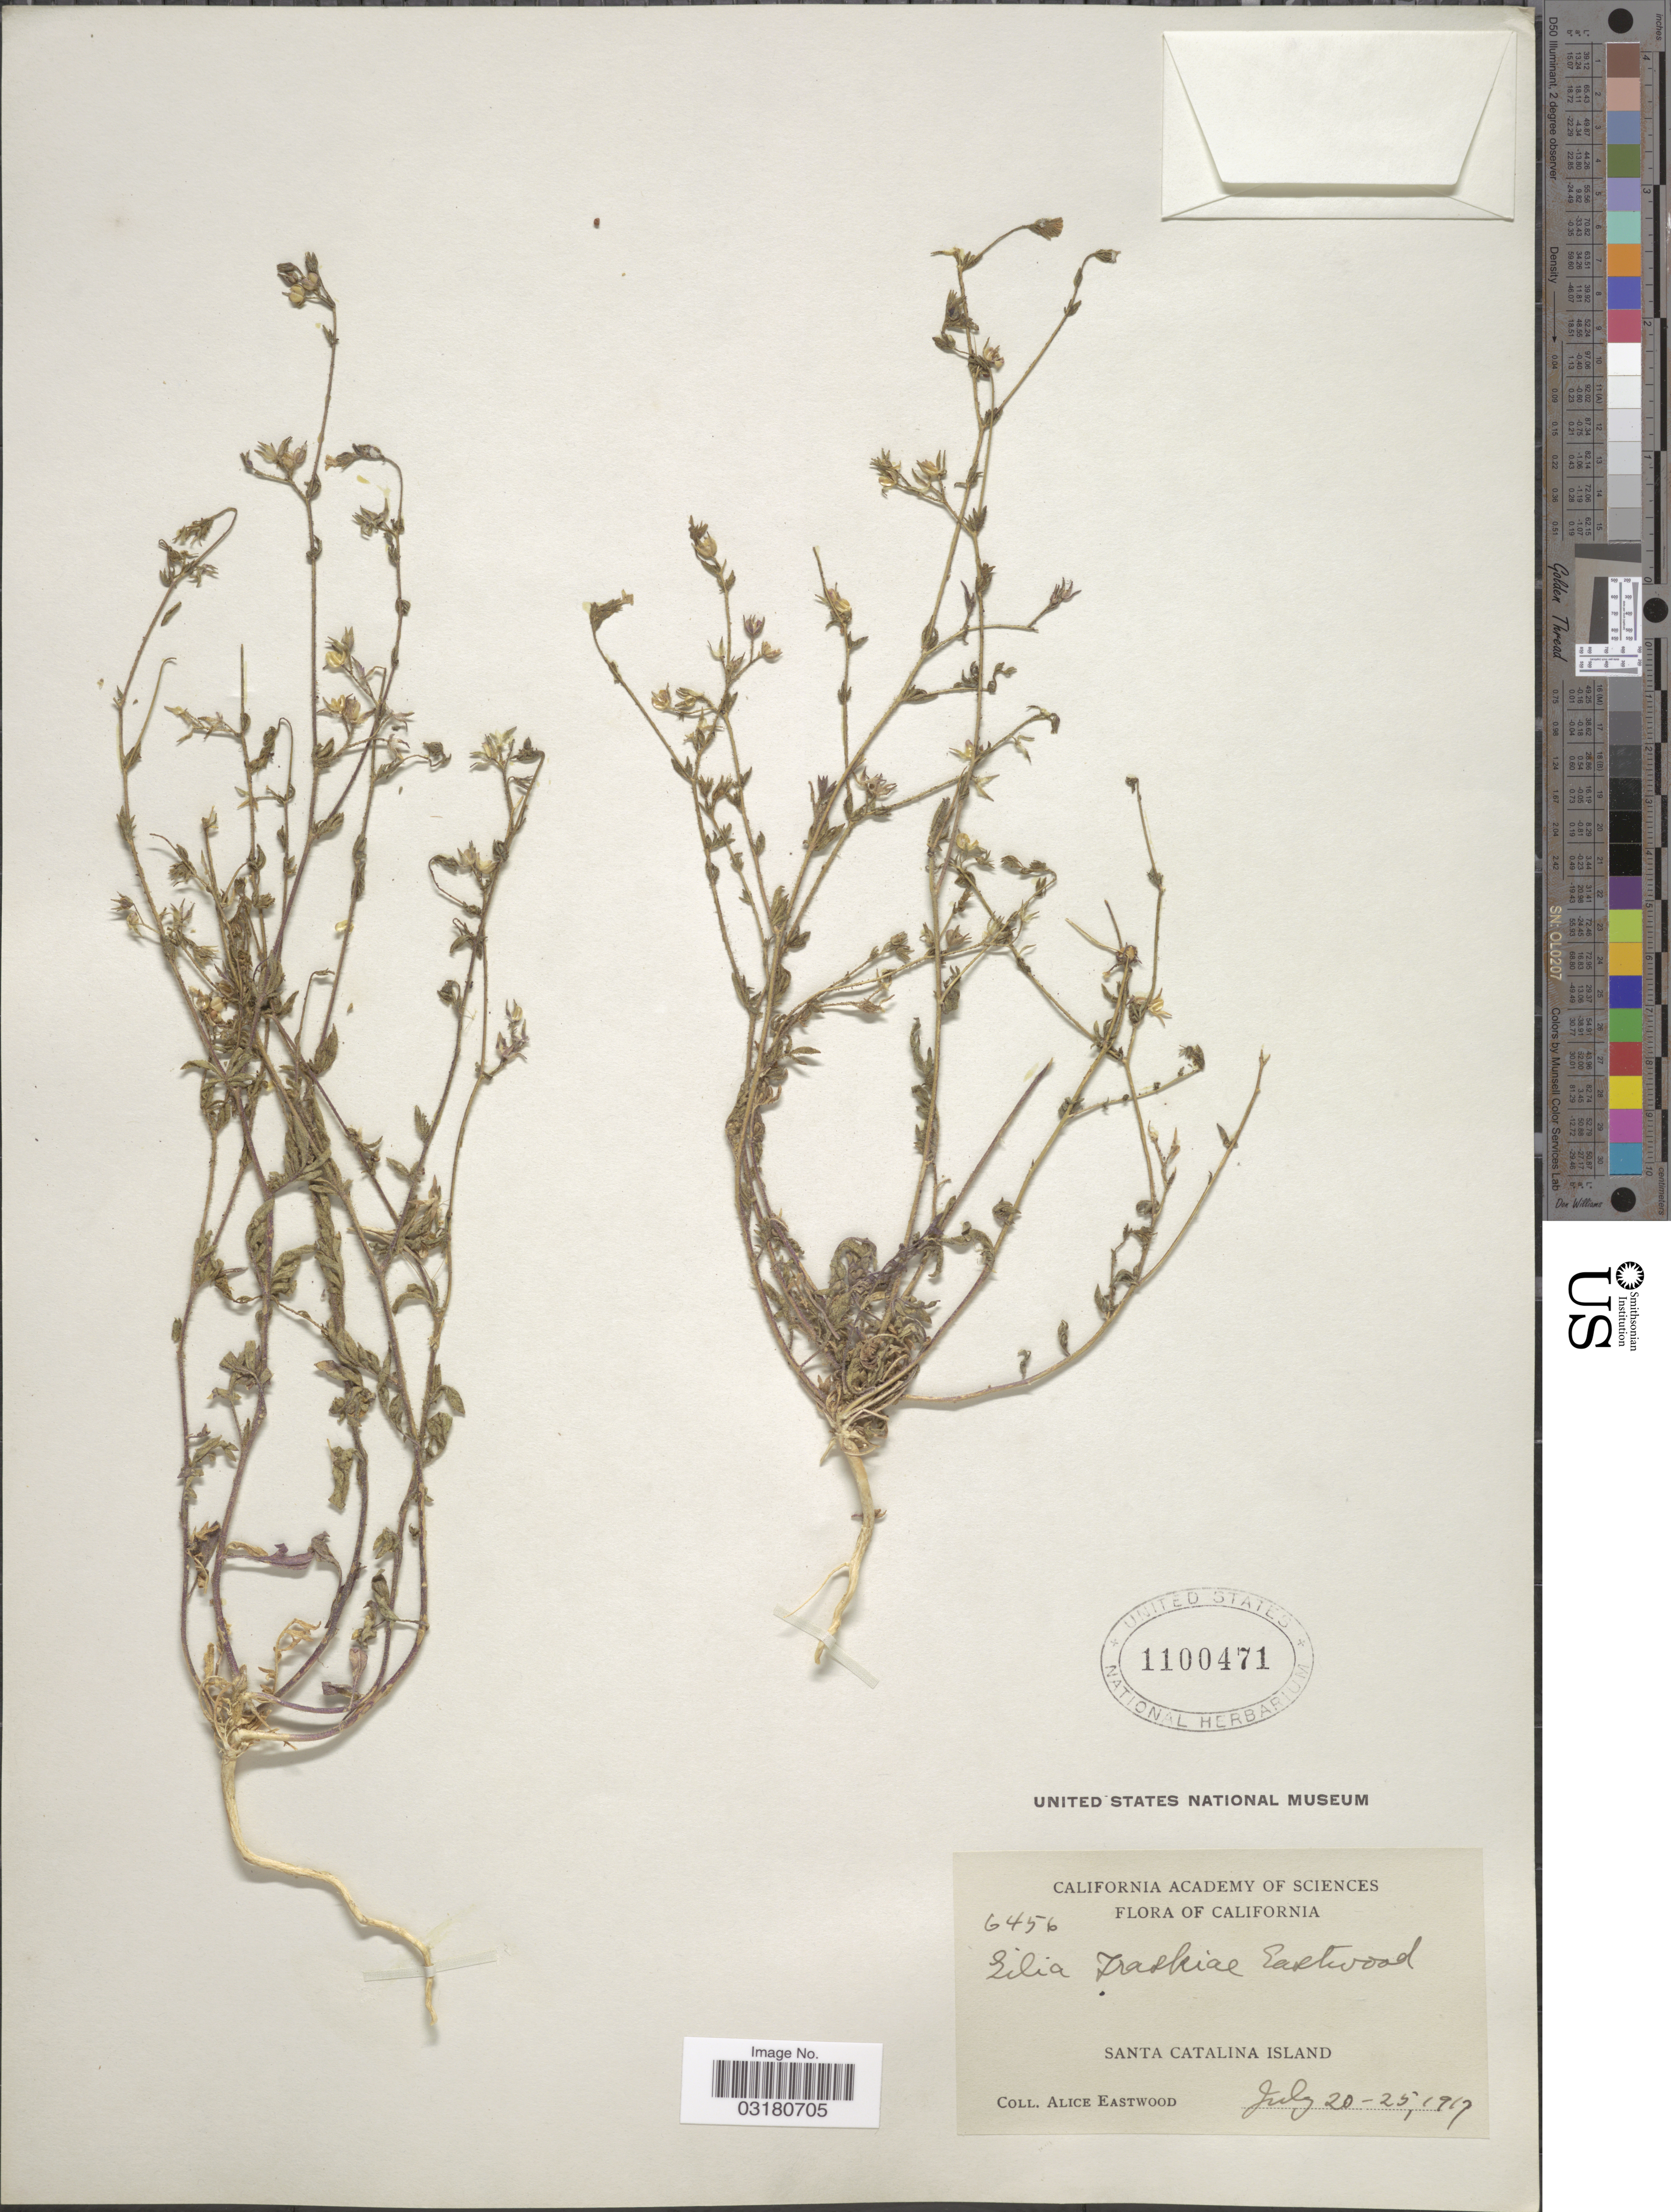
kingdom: Plantae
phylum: Tracheophyta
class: Magnoliopsida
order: Ericales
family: Polemoniaceae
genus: Allophyllum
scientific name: Allophyllum glutinosum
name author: (Benth.) A.D. Grant & V.E. Grant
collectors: A. Eastwood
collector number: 6456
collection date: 1917-07-20/1917-07-25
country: United States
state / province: California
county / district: Los Angeles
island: Santa Catalina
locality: Santa Catalina Island.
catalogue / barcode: US 1100471